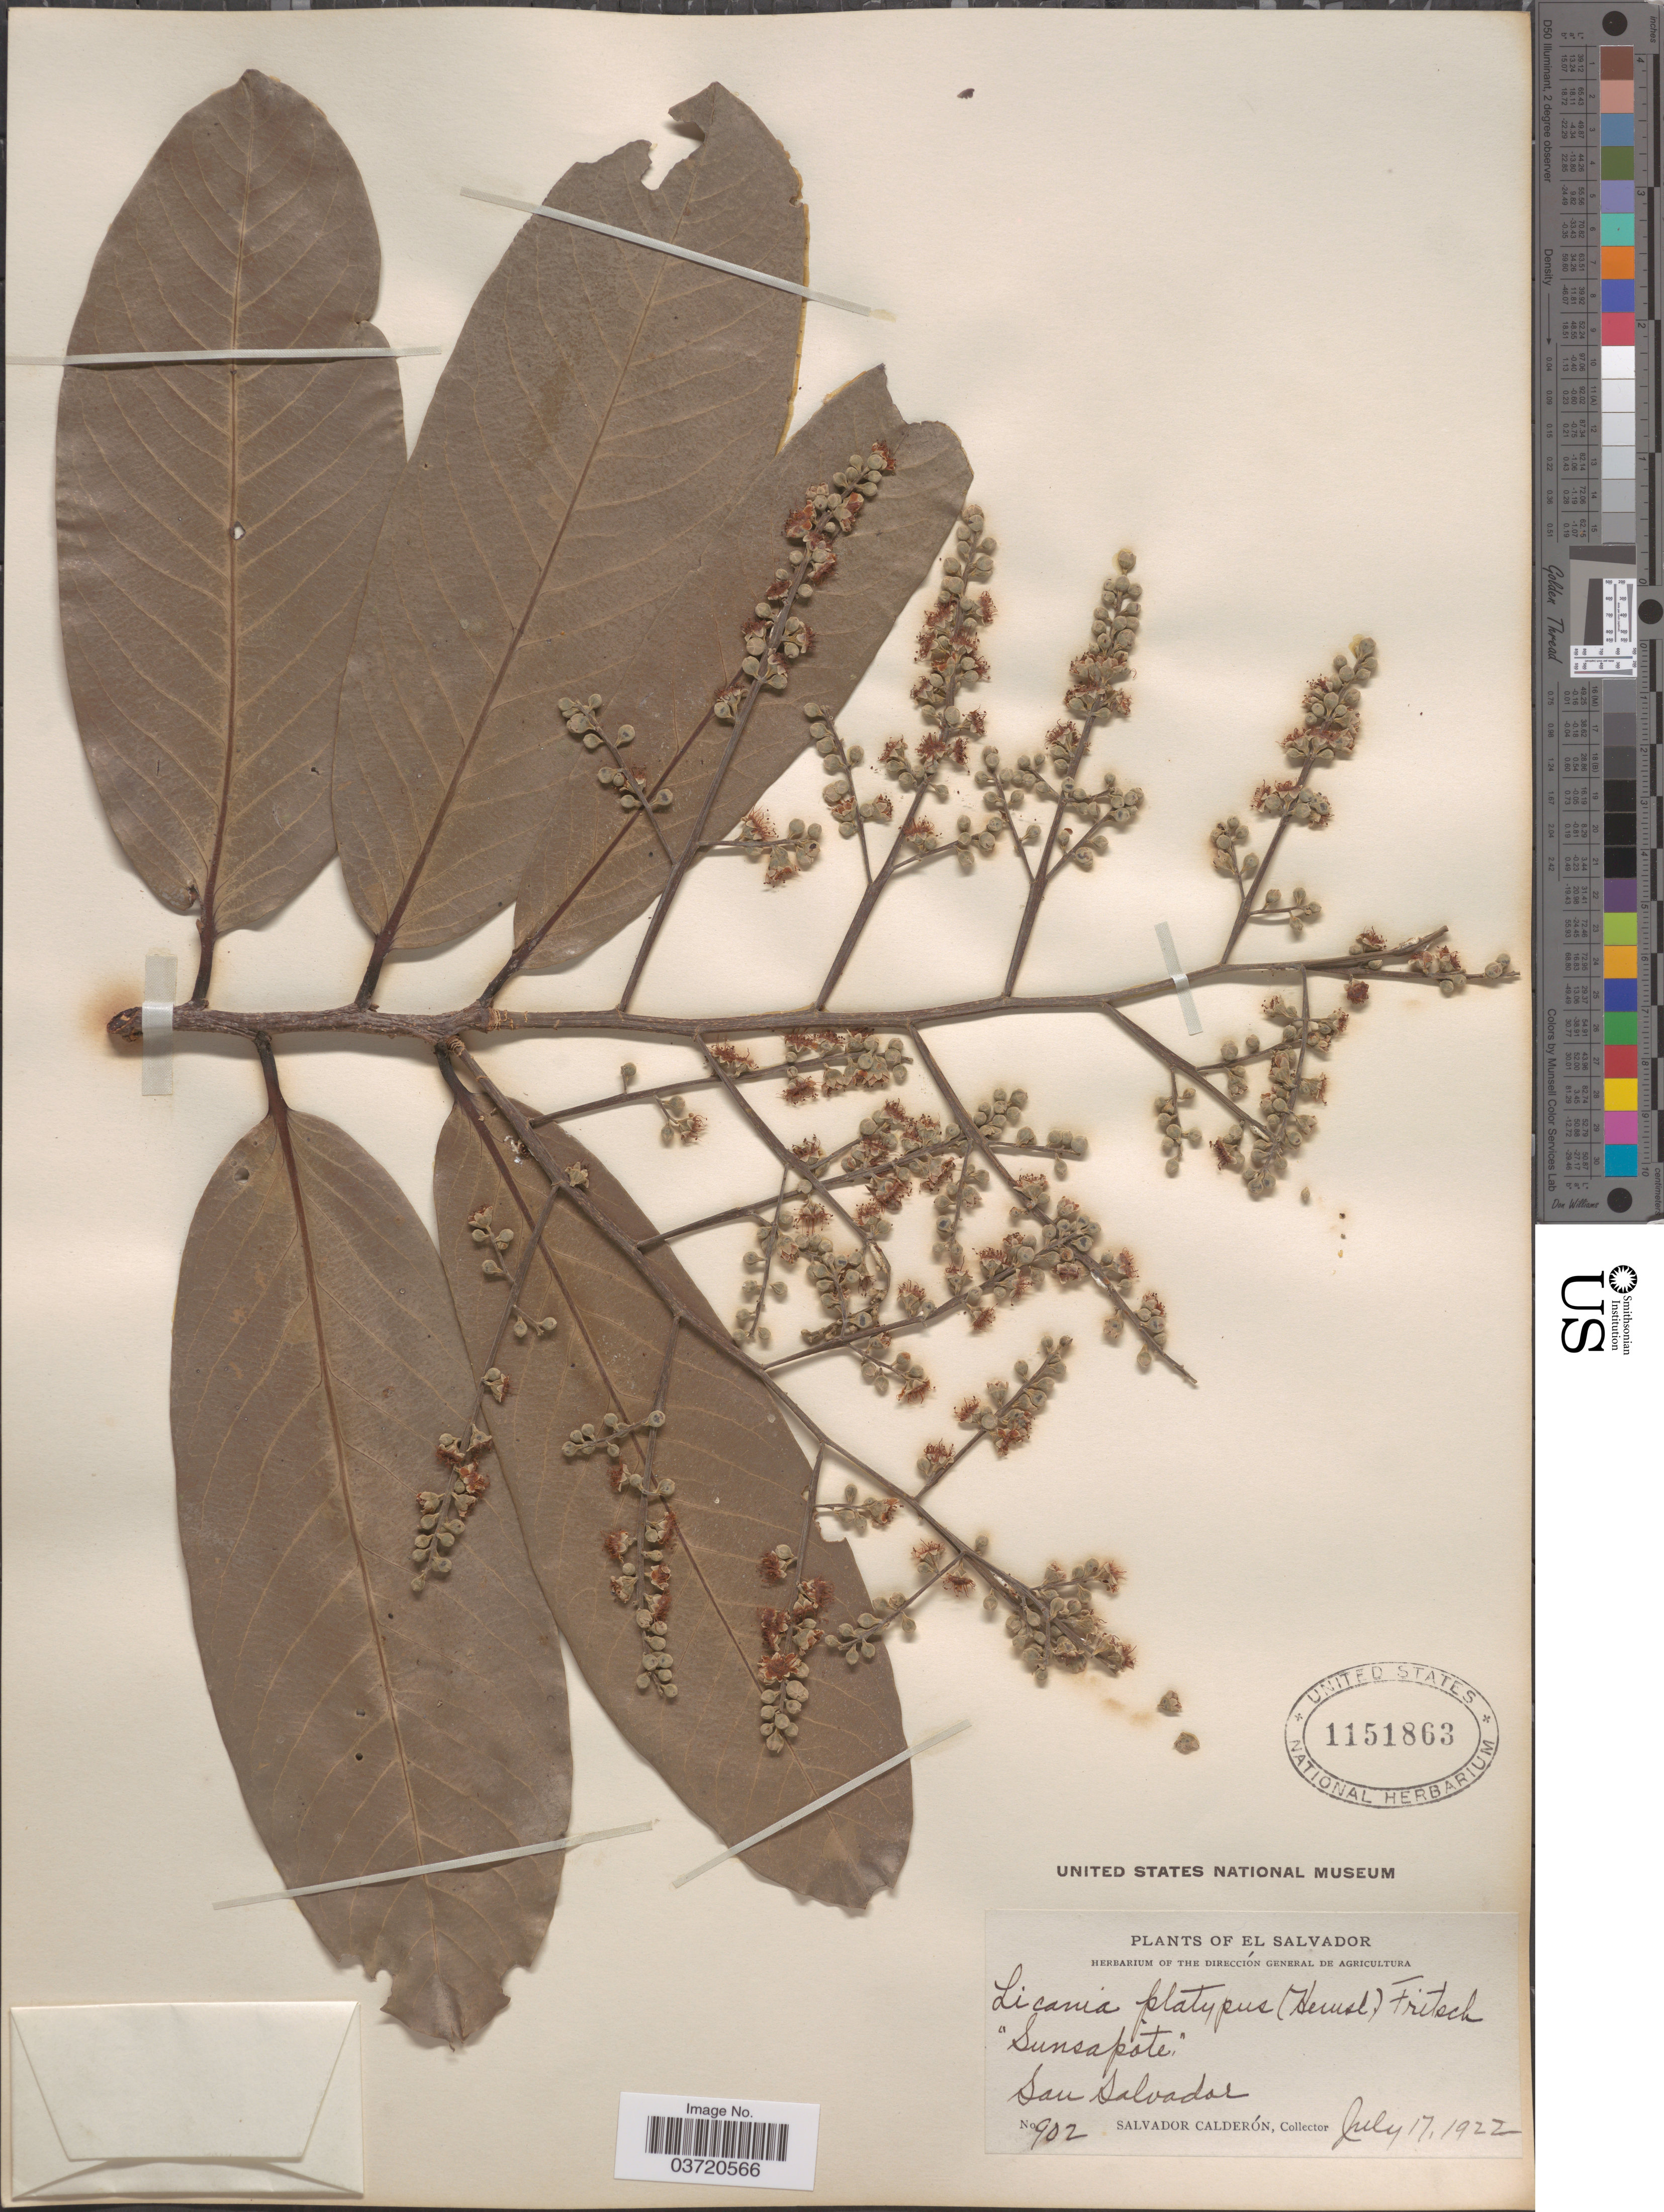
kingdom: Plantae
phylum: Tracheophyta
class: Magnoliopsida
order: Malpighiales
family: Chrysobalanaceae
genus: Moquilea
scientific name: Moquilea platypus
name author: Hemsl.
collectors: S. Calderón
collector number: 902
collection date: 1922-07-17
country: El Salvador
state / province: San Salvador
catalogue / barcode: US 1151863